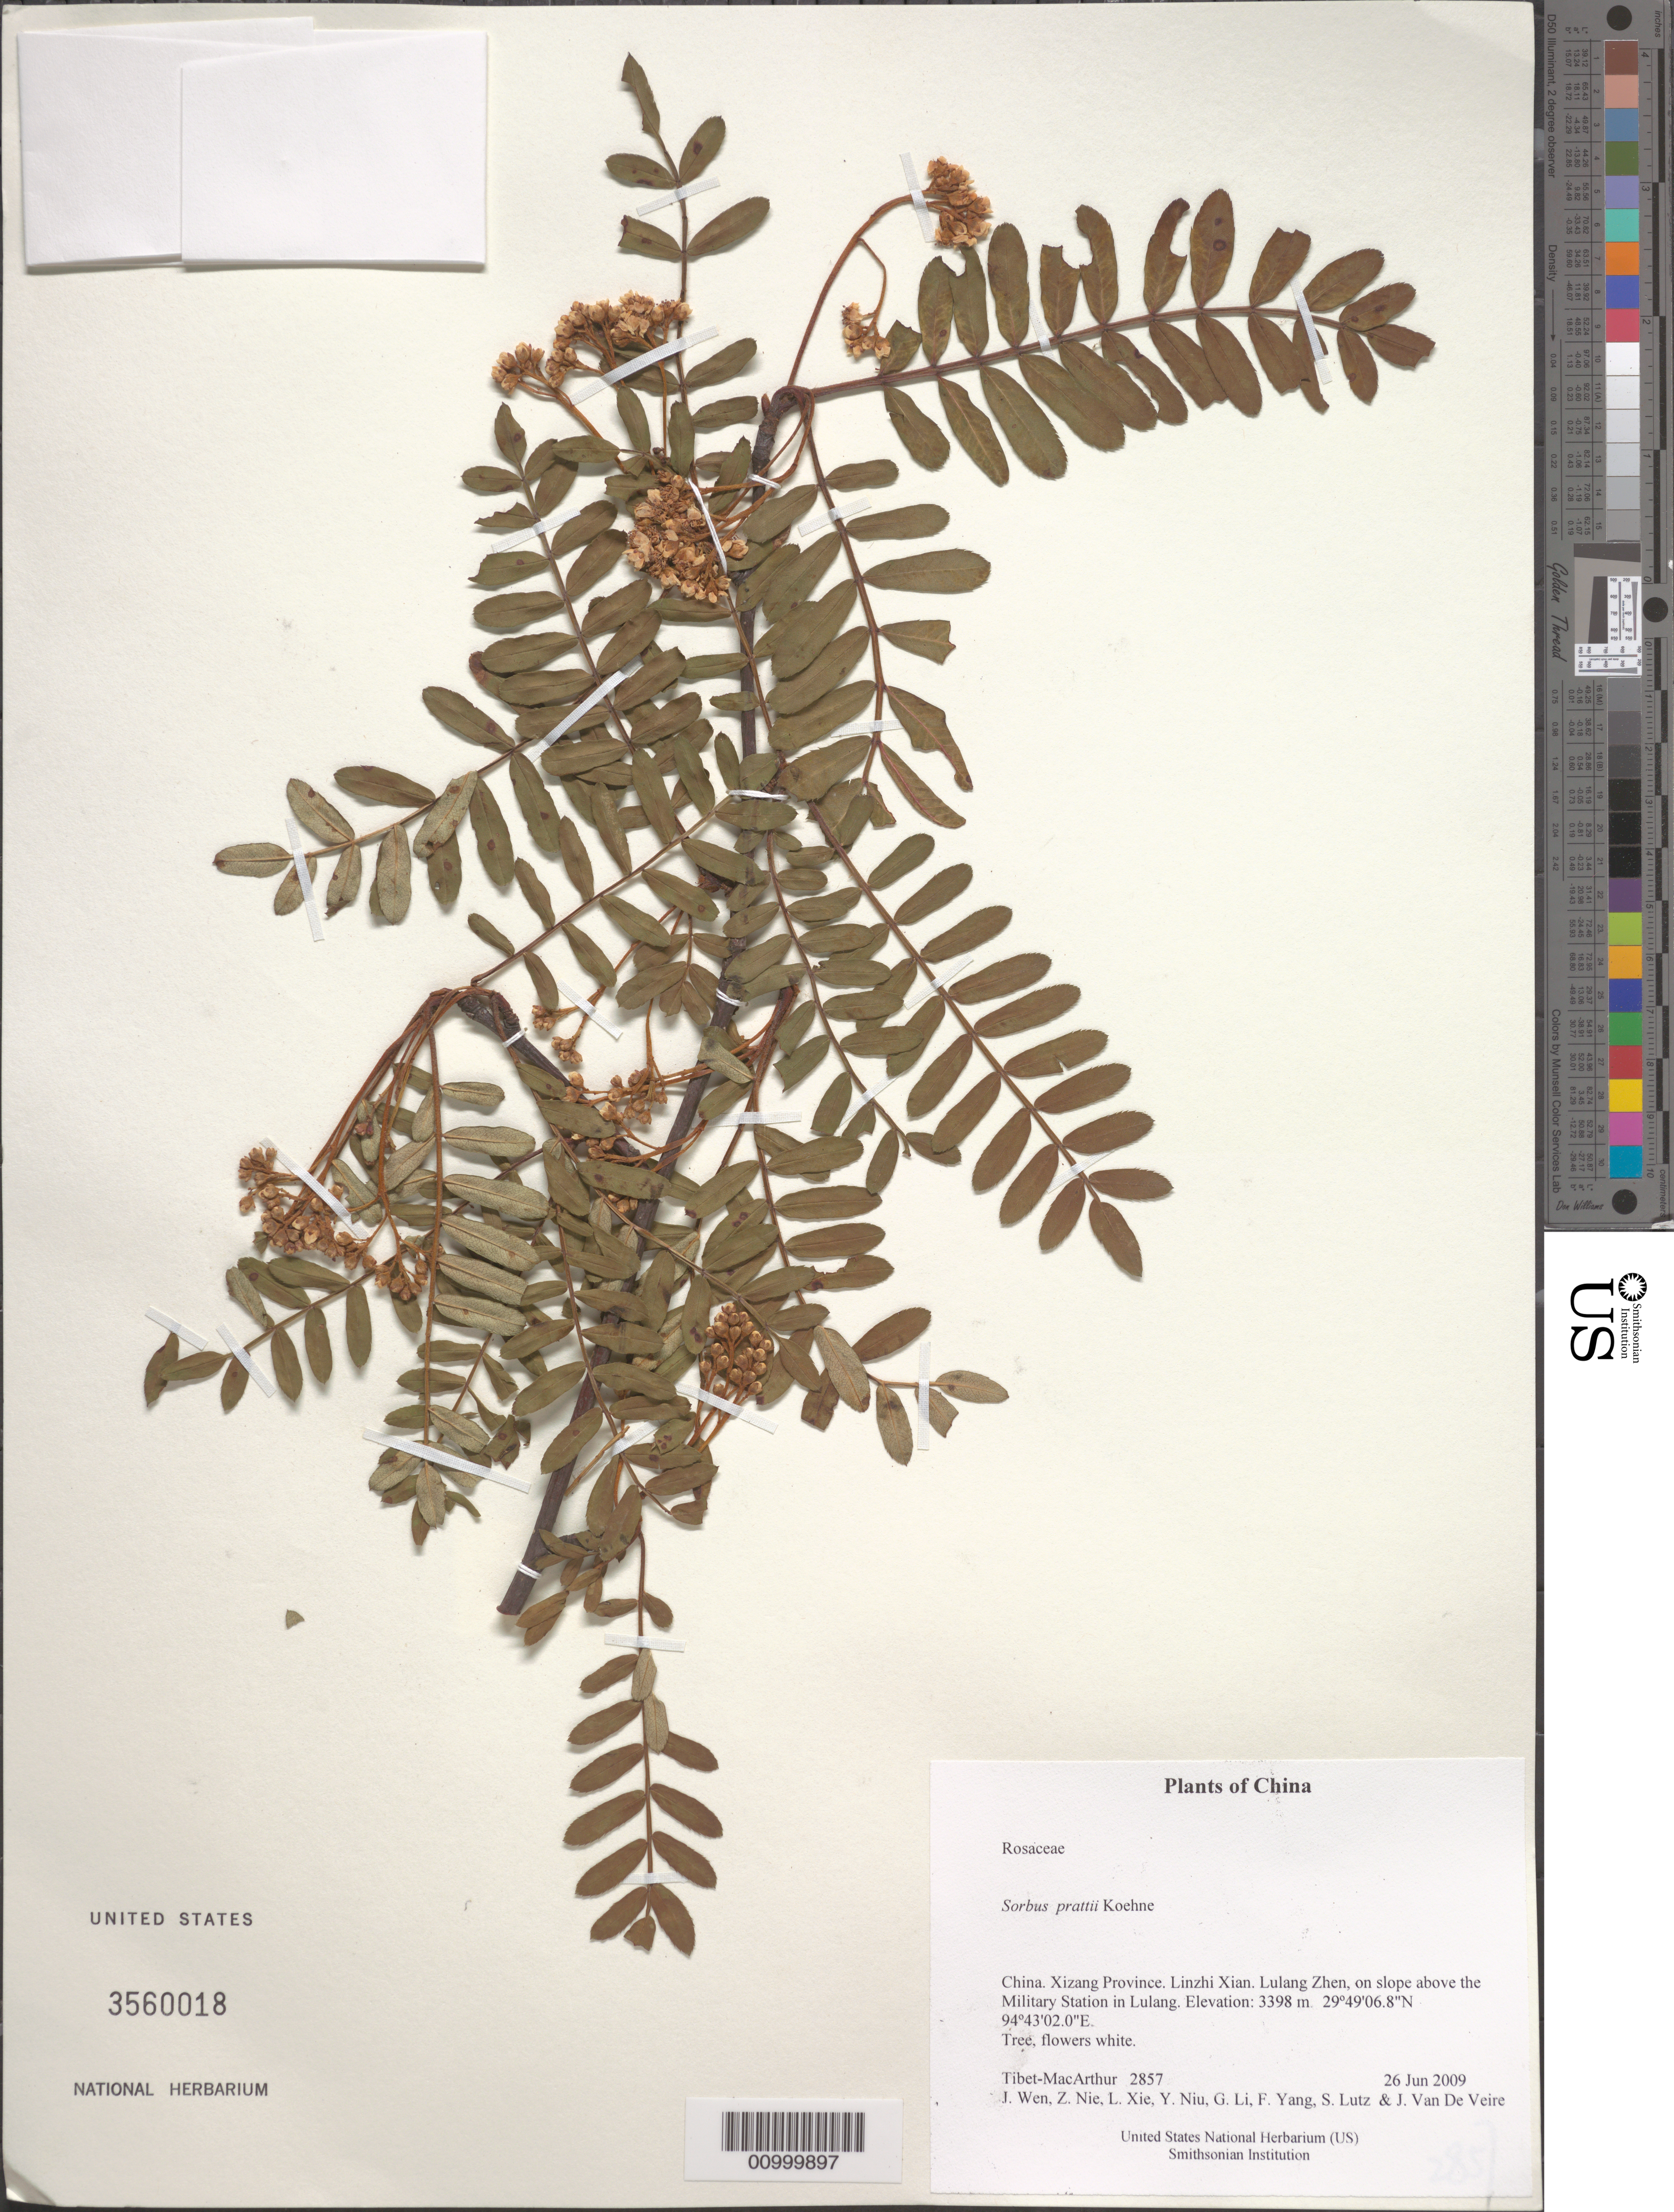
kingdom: Plantae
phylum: Tracheophyta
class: Magnoliopsida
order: Rosales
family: Rosaceae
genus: Sorbus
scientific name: Sorbus prattii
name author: Koehne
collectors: Tibet-MacArthur, J. Wen, Z. Nie, L. Xie, Y. Niu, G. Li, F. Yang, S. Lutz & J. Van De Veire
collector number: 2857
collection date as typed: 26 Jun 2009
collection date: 2009-06-26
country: China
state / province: Xizang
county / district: Linzhi Xian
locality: Lulang Zhen, on slope above the Military Station in Lulang.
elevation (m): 3398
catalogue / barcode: US 3560018